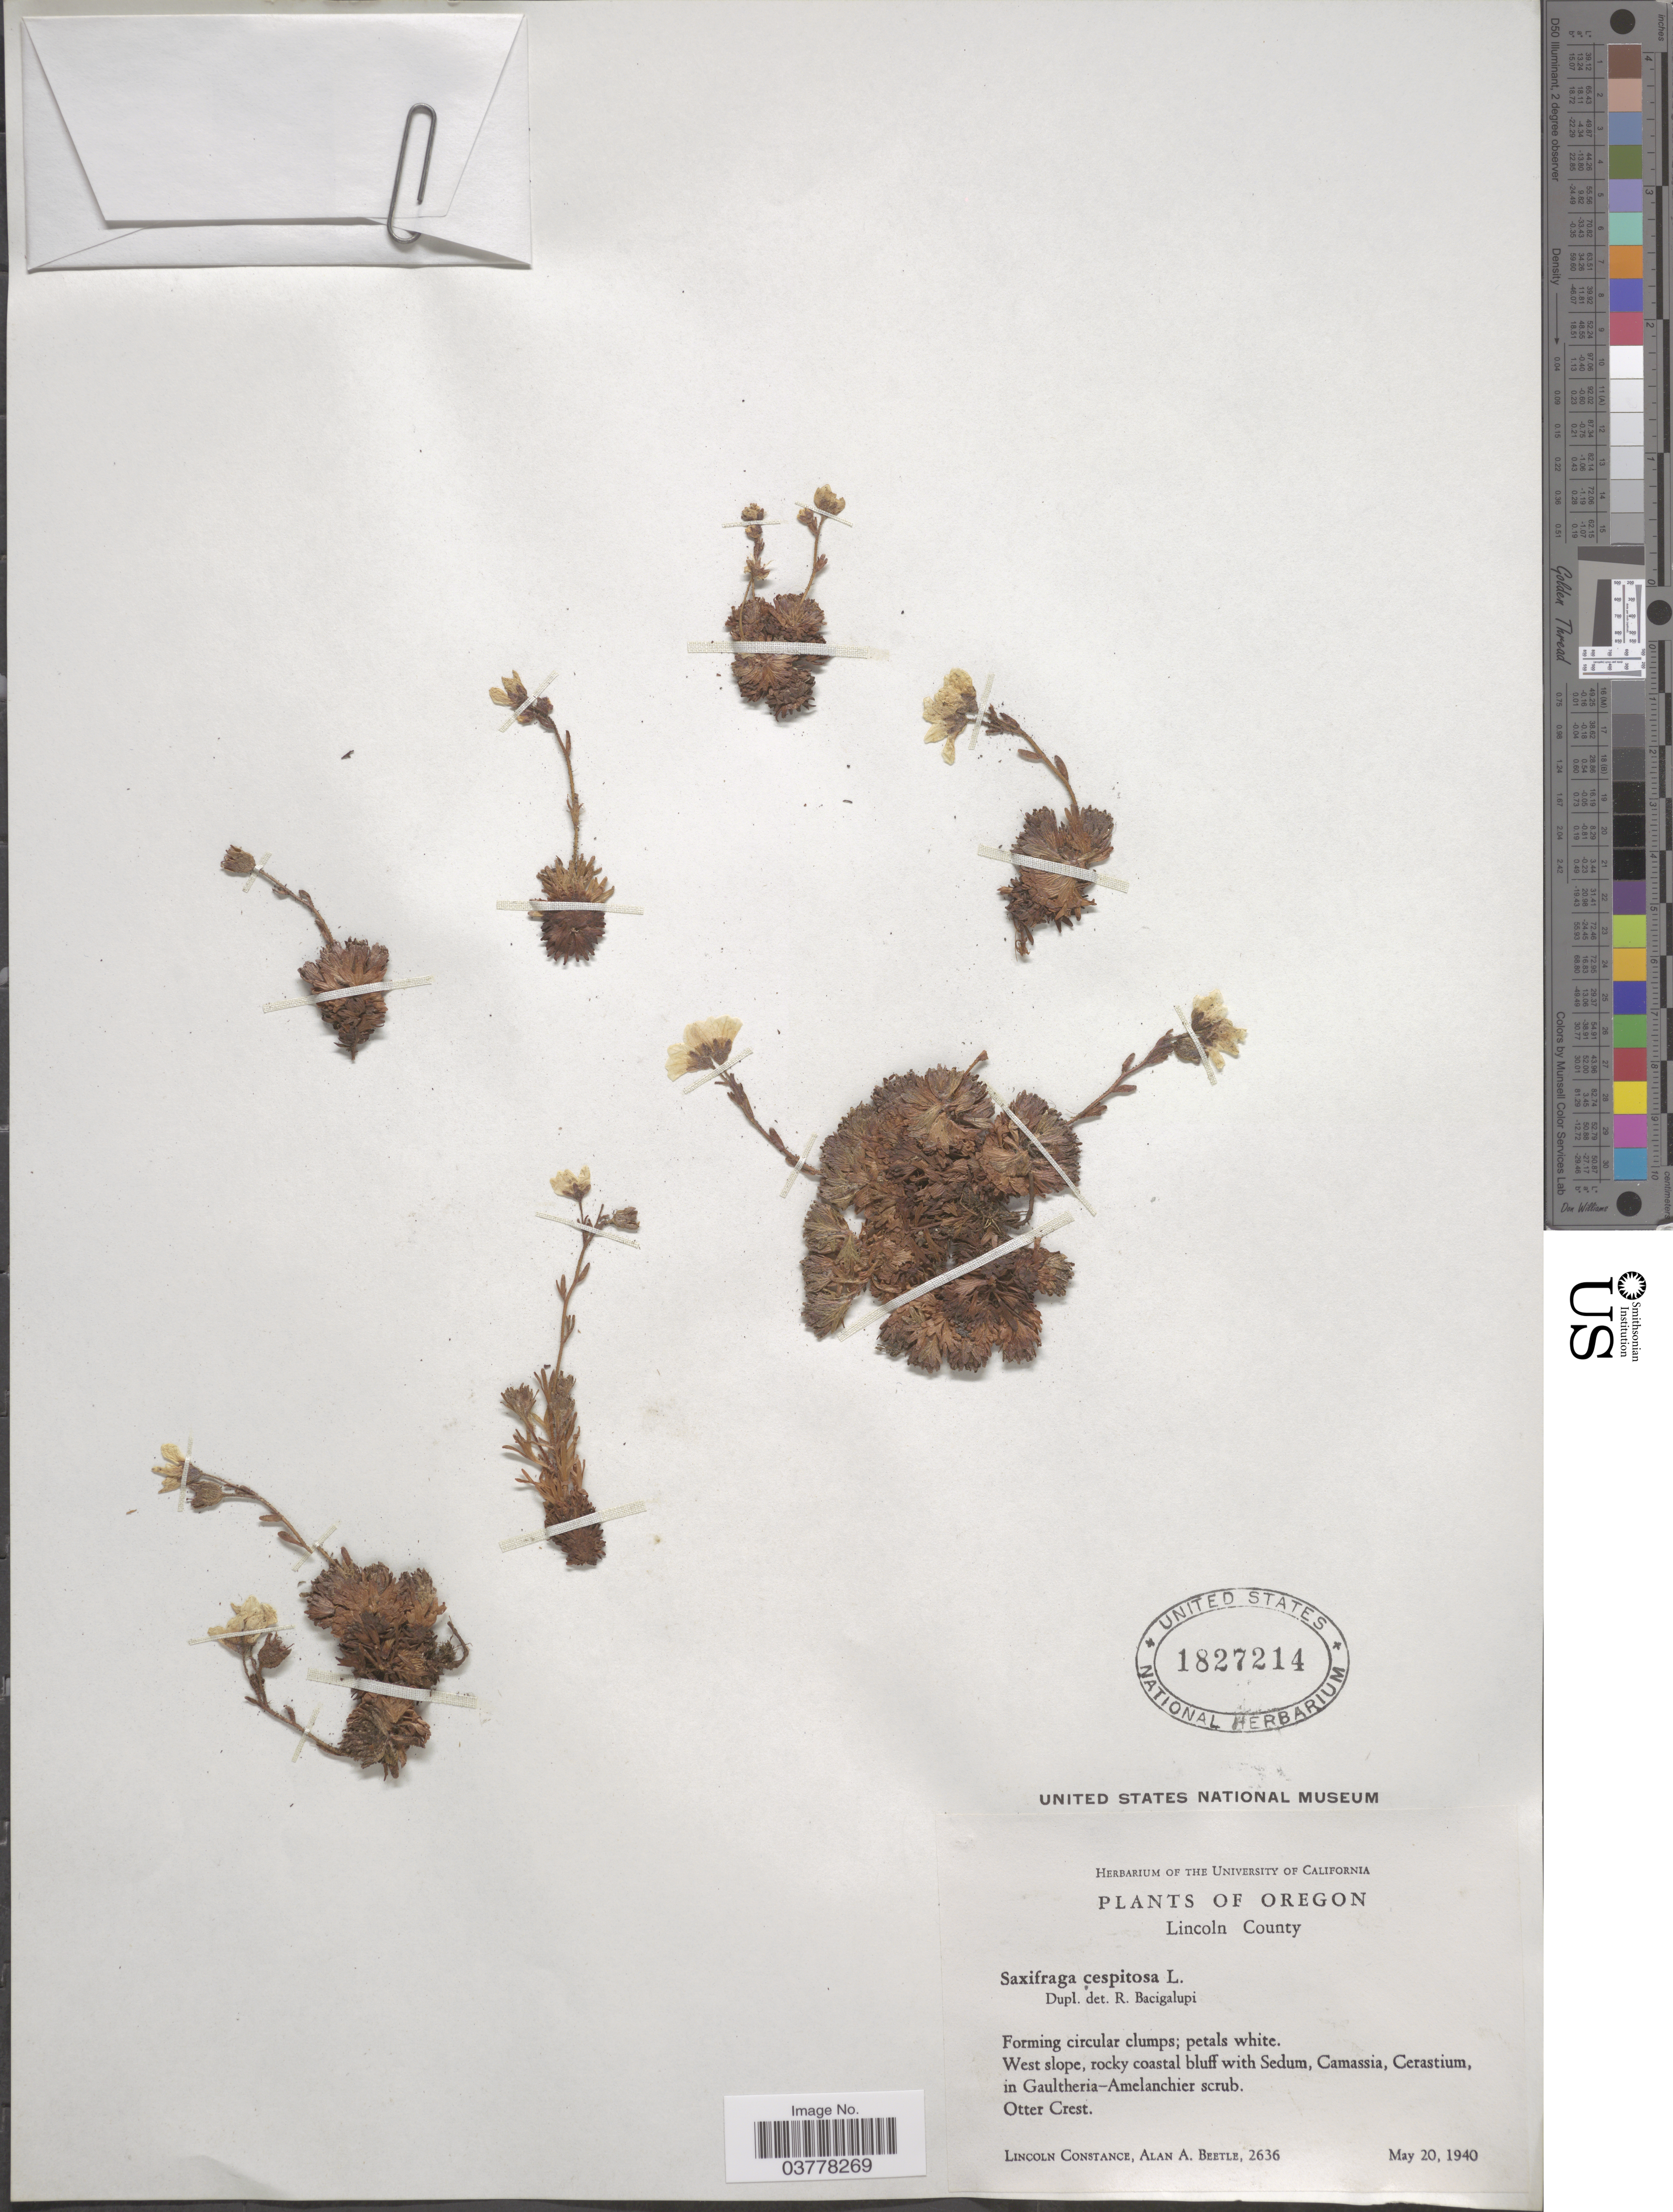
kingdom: Plantae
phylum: Tracheophyta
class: Magnoliopsida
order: Saxifragales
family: Saxifragaceae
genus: Saxifraga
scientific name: Saxifraga caespitosa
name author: L.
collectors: L. Constance & A. A. Beetle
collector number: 2636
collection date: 1940-05-20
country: United States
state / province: Oregon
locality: Lincoln County. West slope. Otter Crest.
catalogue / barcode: US 1827214